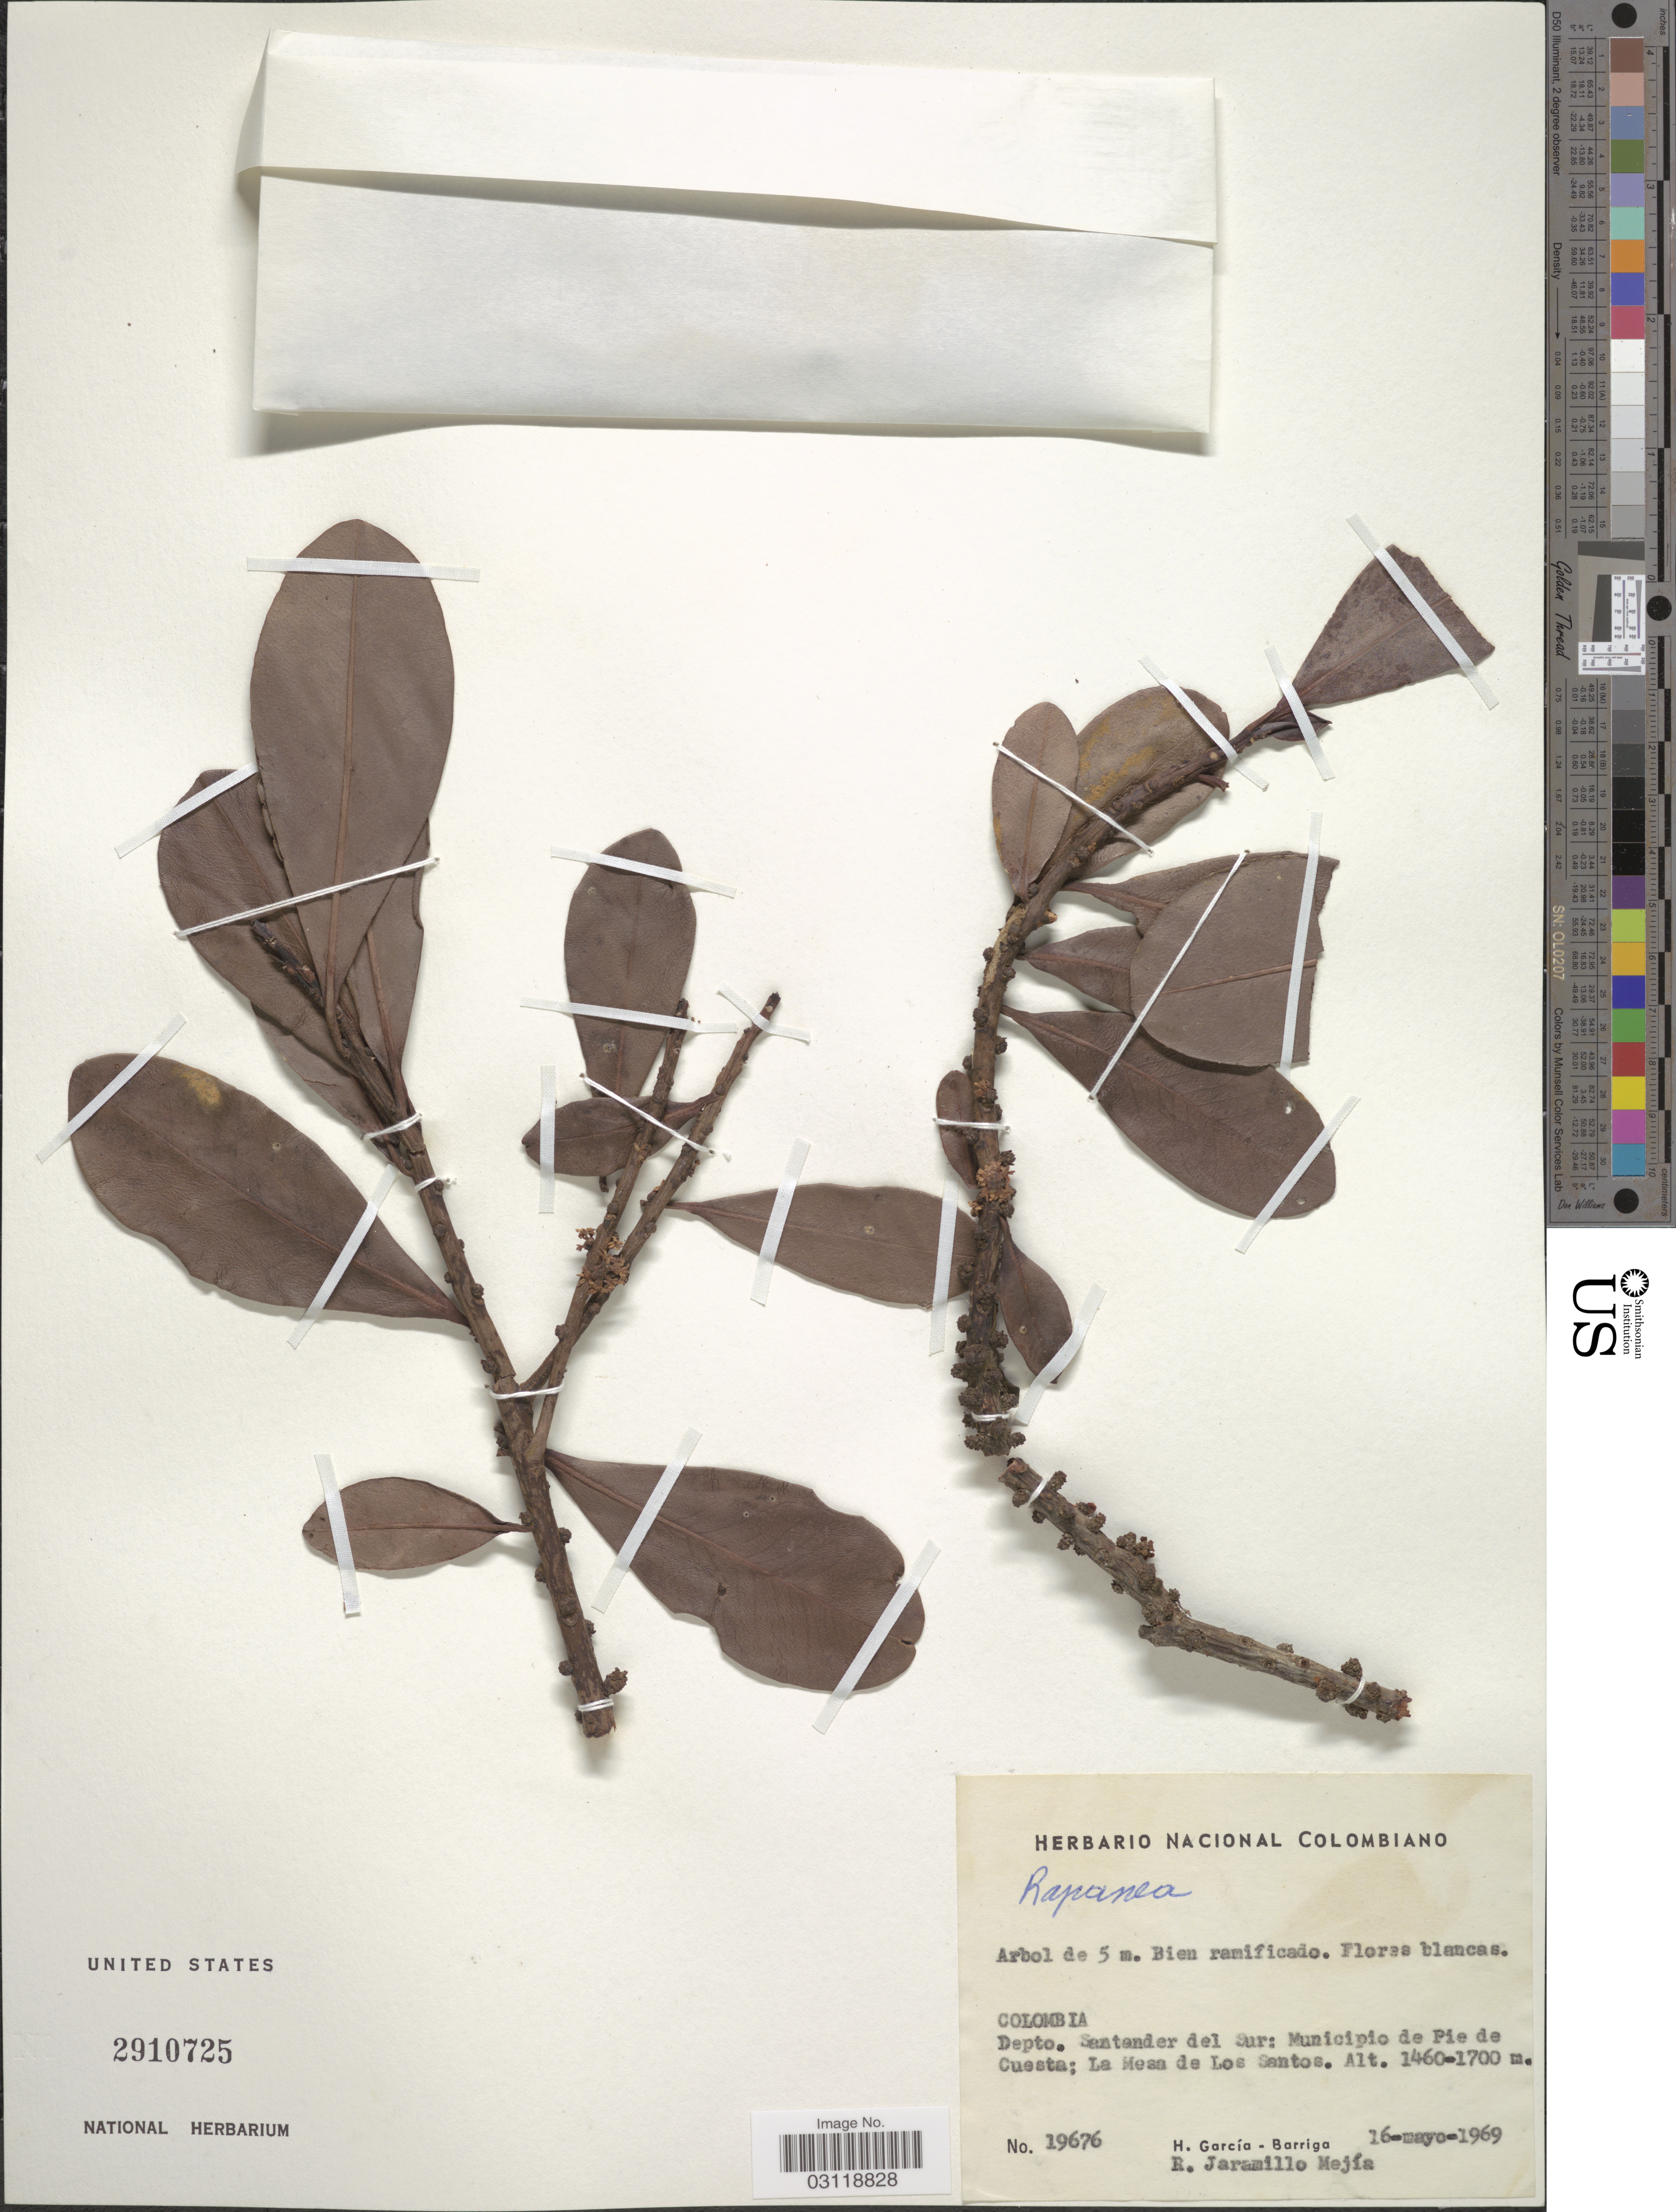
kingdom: Plantae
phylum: Tracheophyta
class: Magnoliopsida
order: Ericales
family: Primulaceae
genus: Rapanea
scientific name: Rapanea sp.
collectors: H. García Barriga & R. Jaramillo M.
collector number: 19676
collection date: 1969-05-16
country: Colombia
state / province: Santander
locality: Depto. Santander del Sur: Municipio de Pie de Cuesta: La Mesa de Los Santos.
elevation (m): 1460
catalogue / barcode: US 2910725